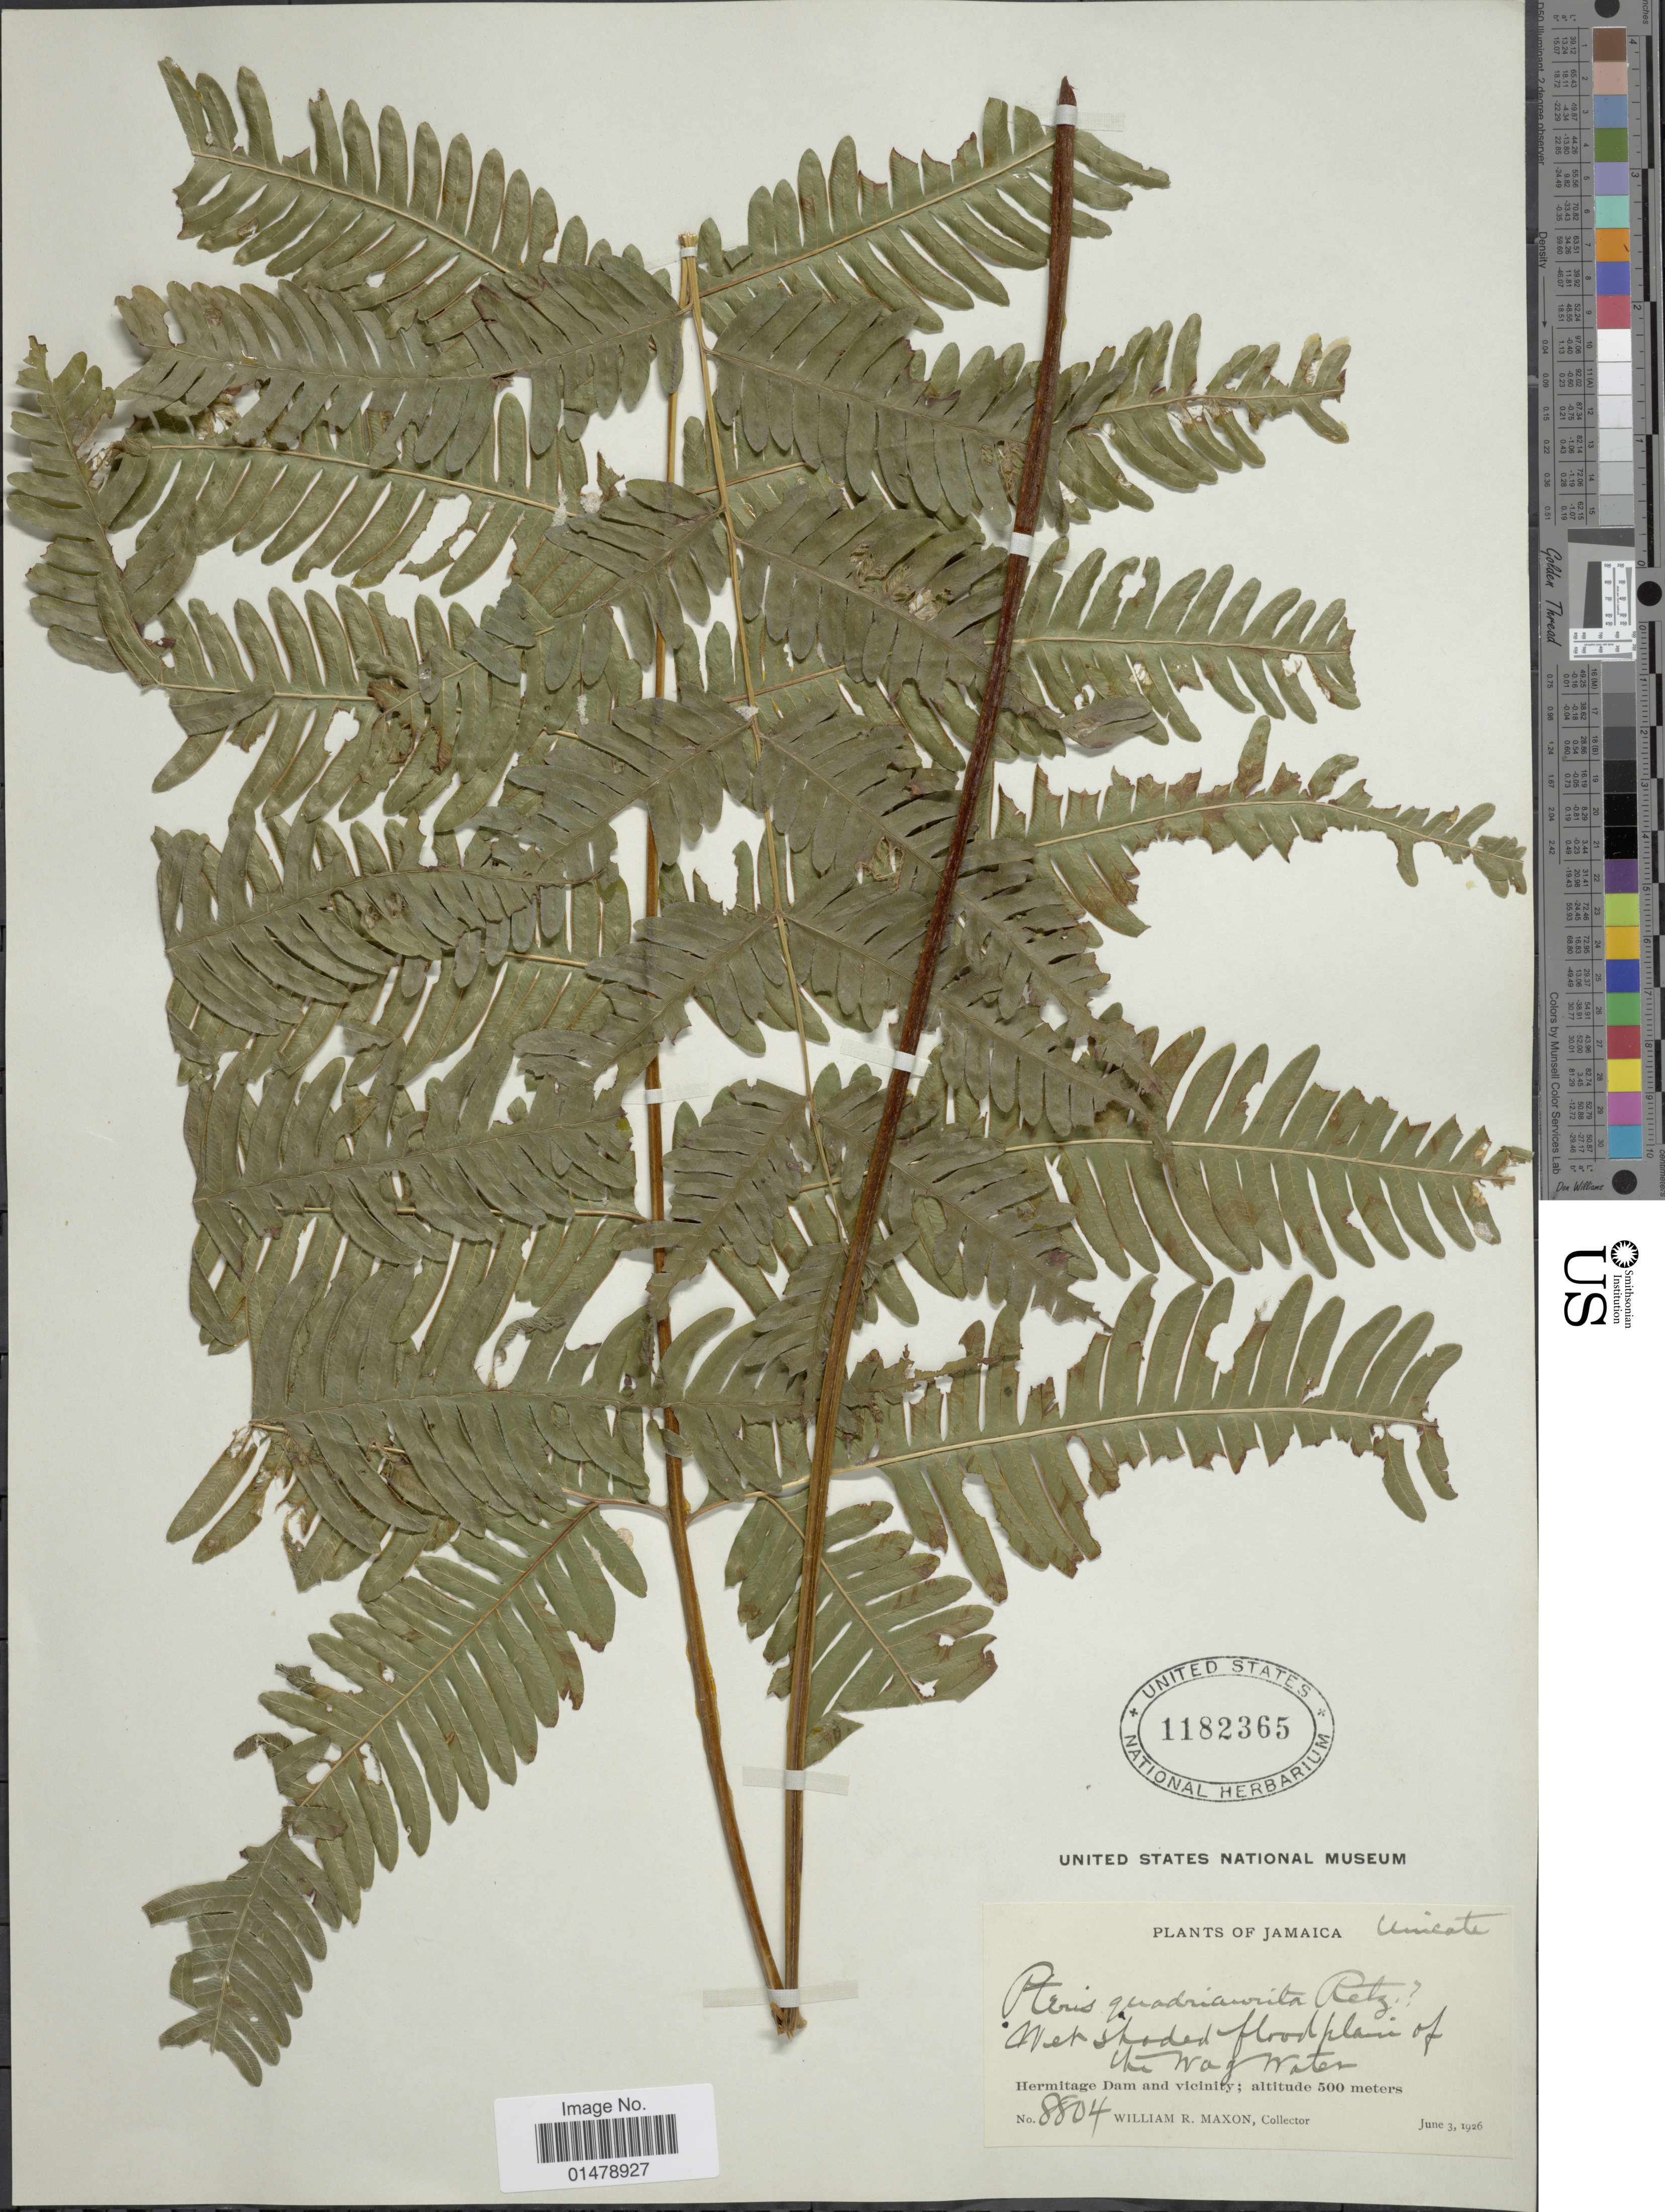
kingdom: Plantae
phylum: Tracheophyta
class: Polypodiopsida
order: Polypodiales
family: Pteridaceae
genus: Pteris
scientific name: Pteris quadriaurita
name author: Retz.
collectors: W. R. Maxon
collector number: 8804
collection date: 1926-06-03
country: Jamaica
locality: Wet shaded flood plain of the Wag Water. Hermitage Dam and vicinity.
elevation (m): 500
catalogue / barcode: US 1182365